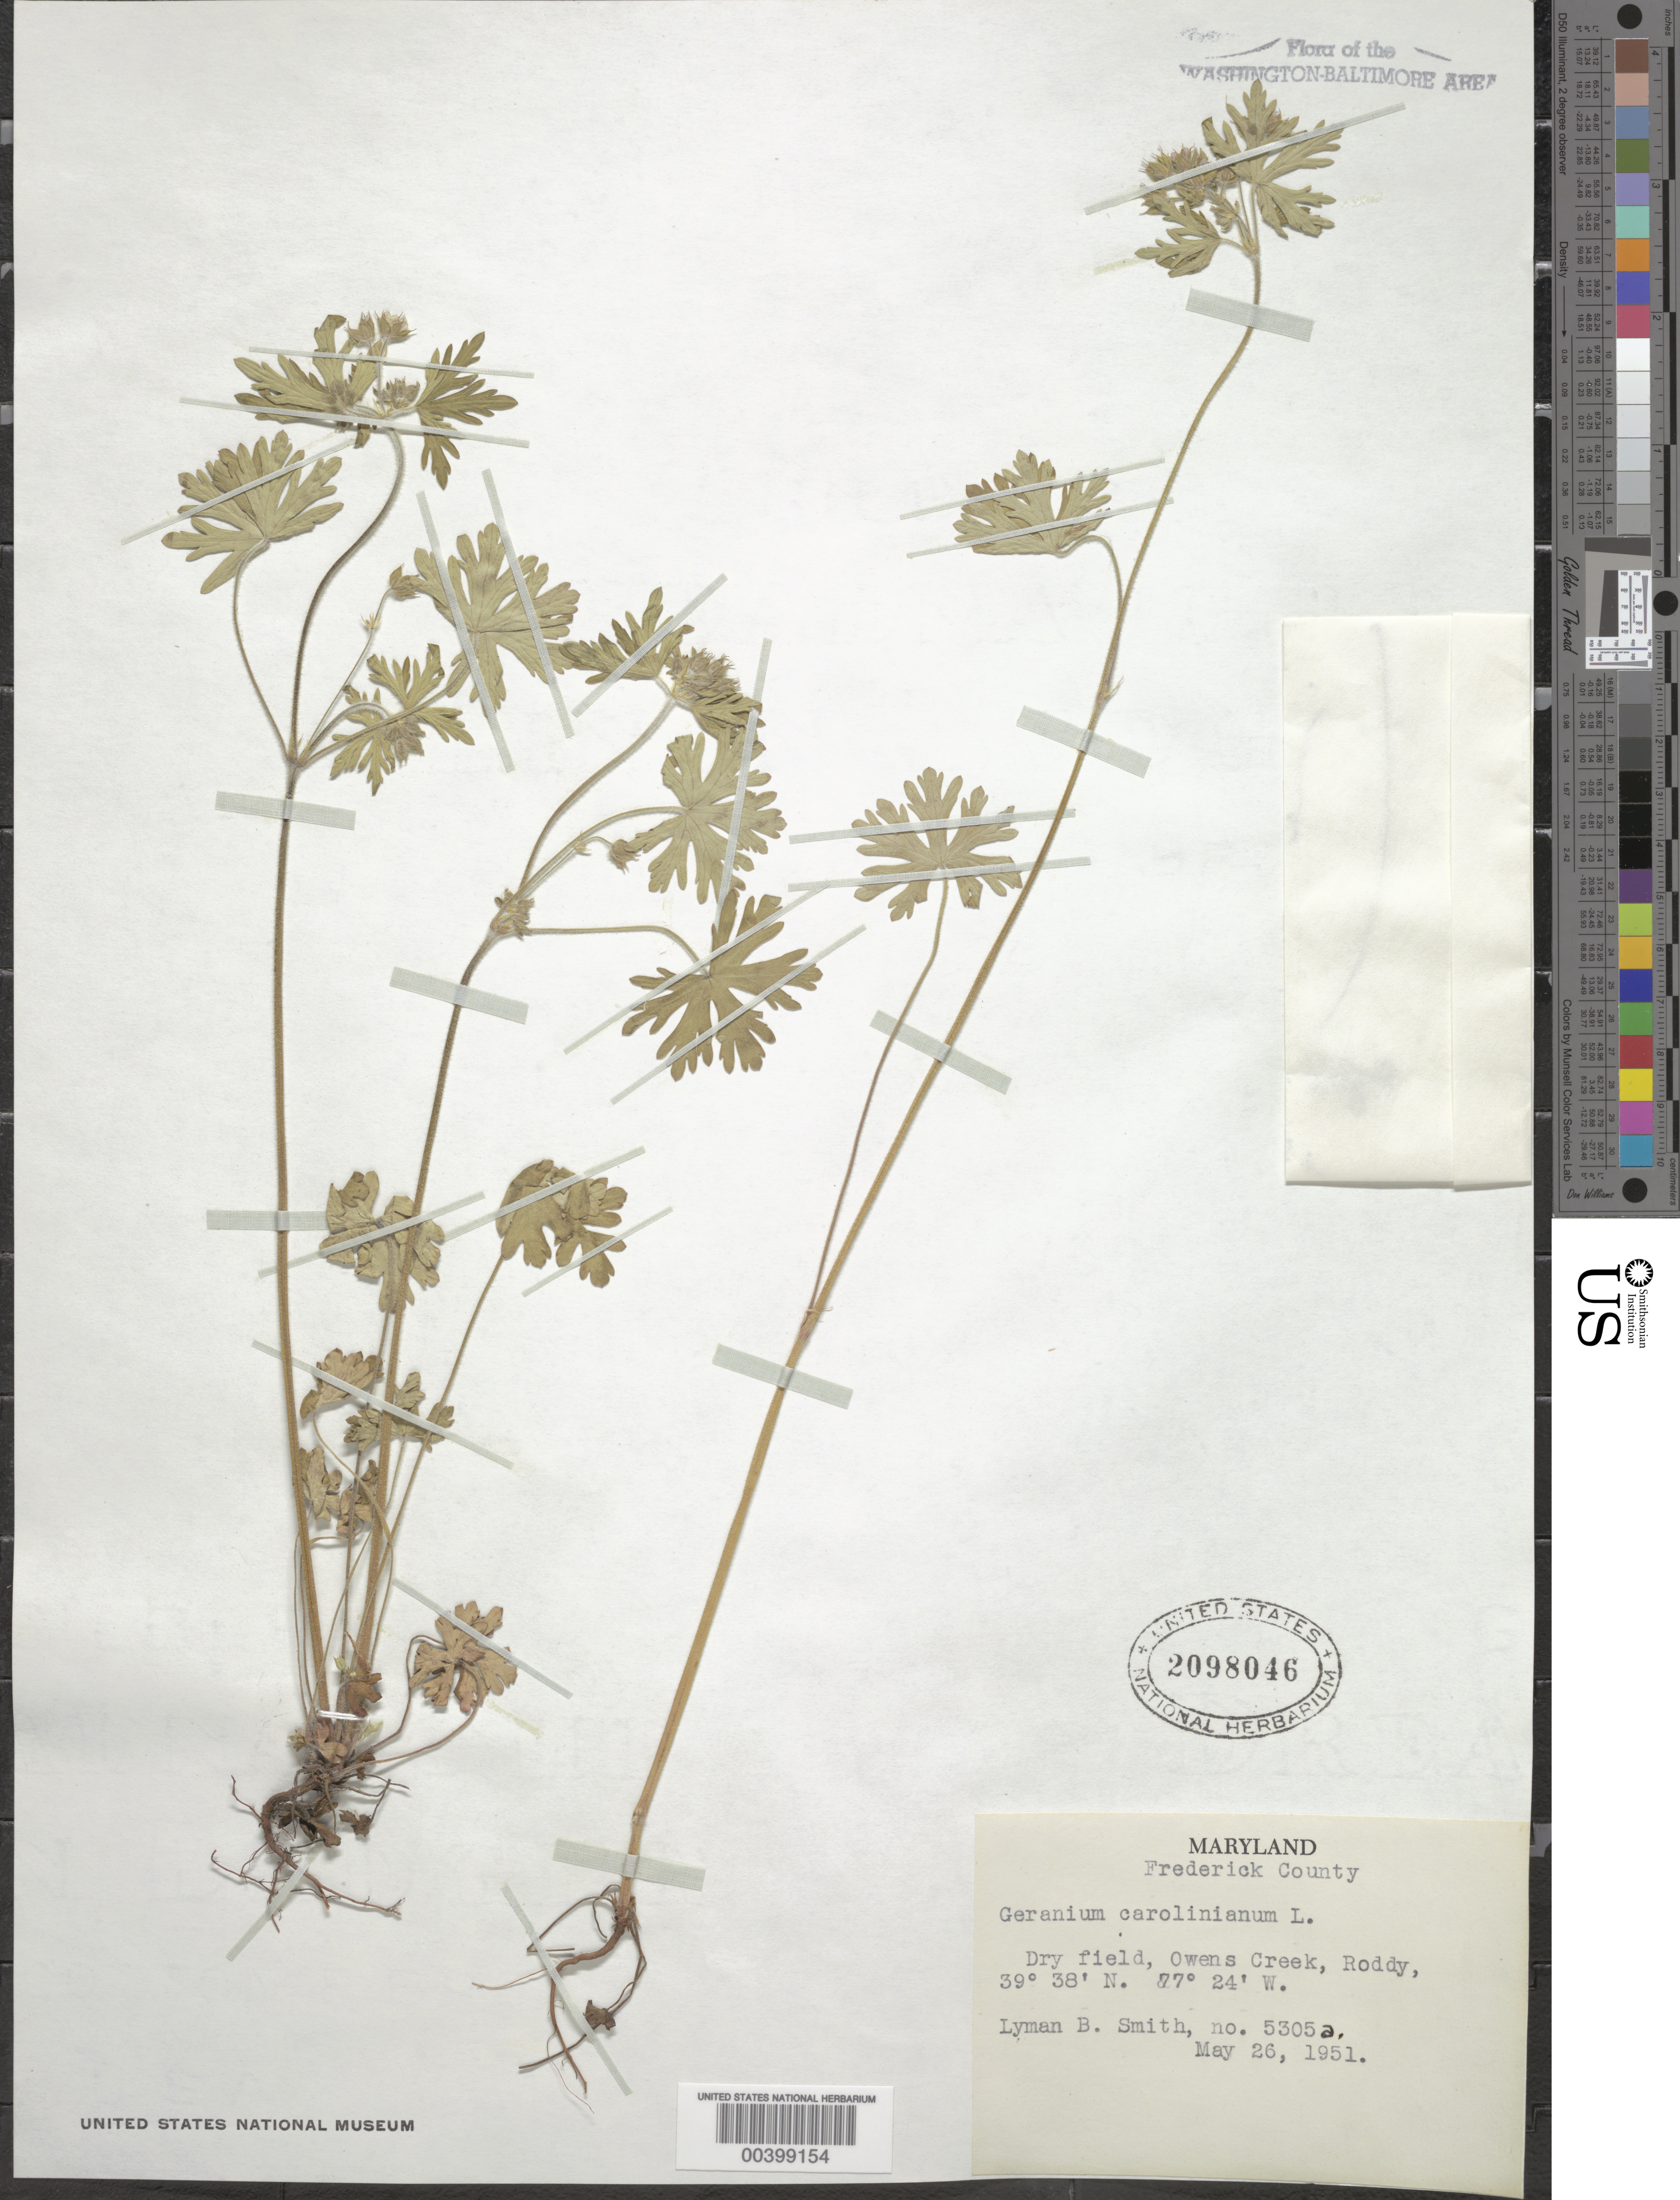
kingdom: Plantae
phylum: Tracheophyta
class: Magnoliopsida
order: Geraniales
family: Geraniaceae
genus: Geranium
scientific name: Geranium carolinianum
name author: L.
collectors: L. Smith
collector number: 5305A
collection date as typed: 26 May 1951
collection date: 1951-05-26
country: United States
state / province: Maryland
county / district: Frederick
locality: Owens Creek, Roddy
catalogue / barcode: US 2098046